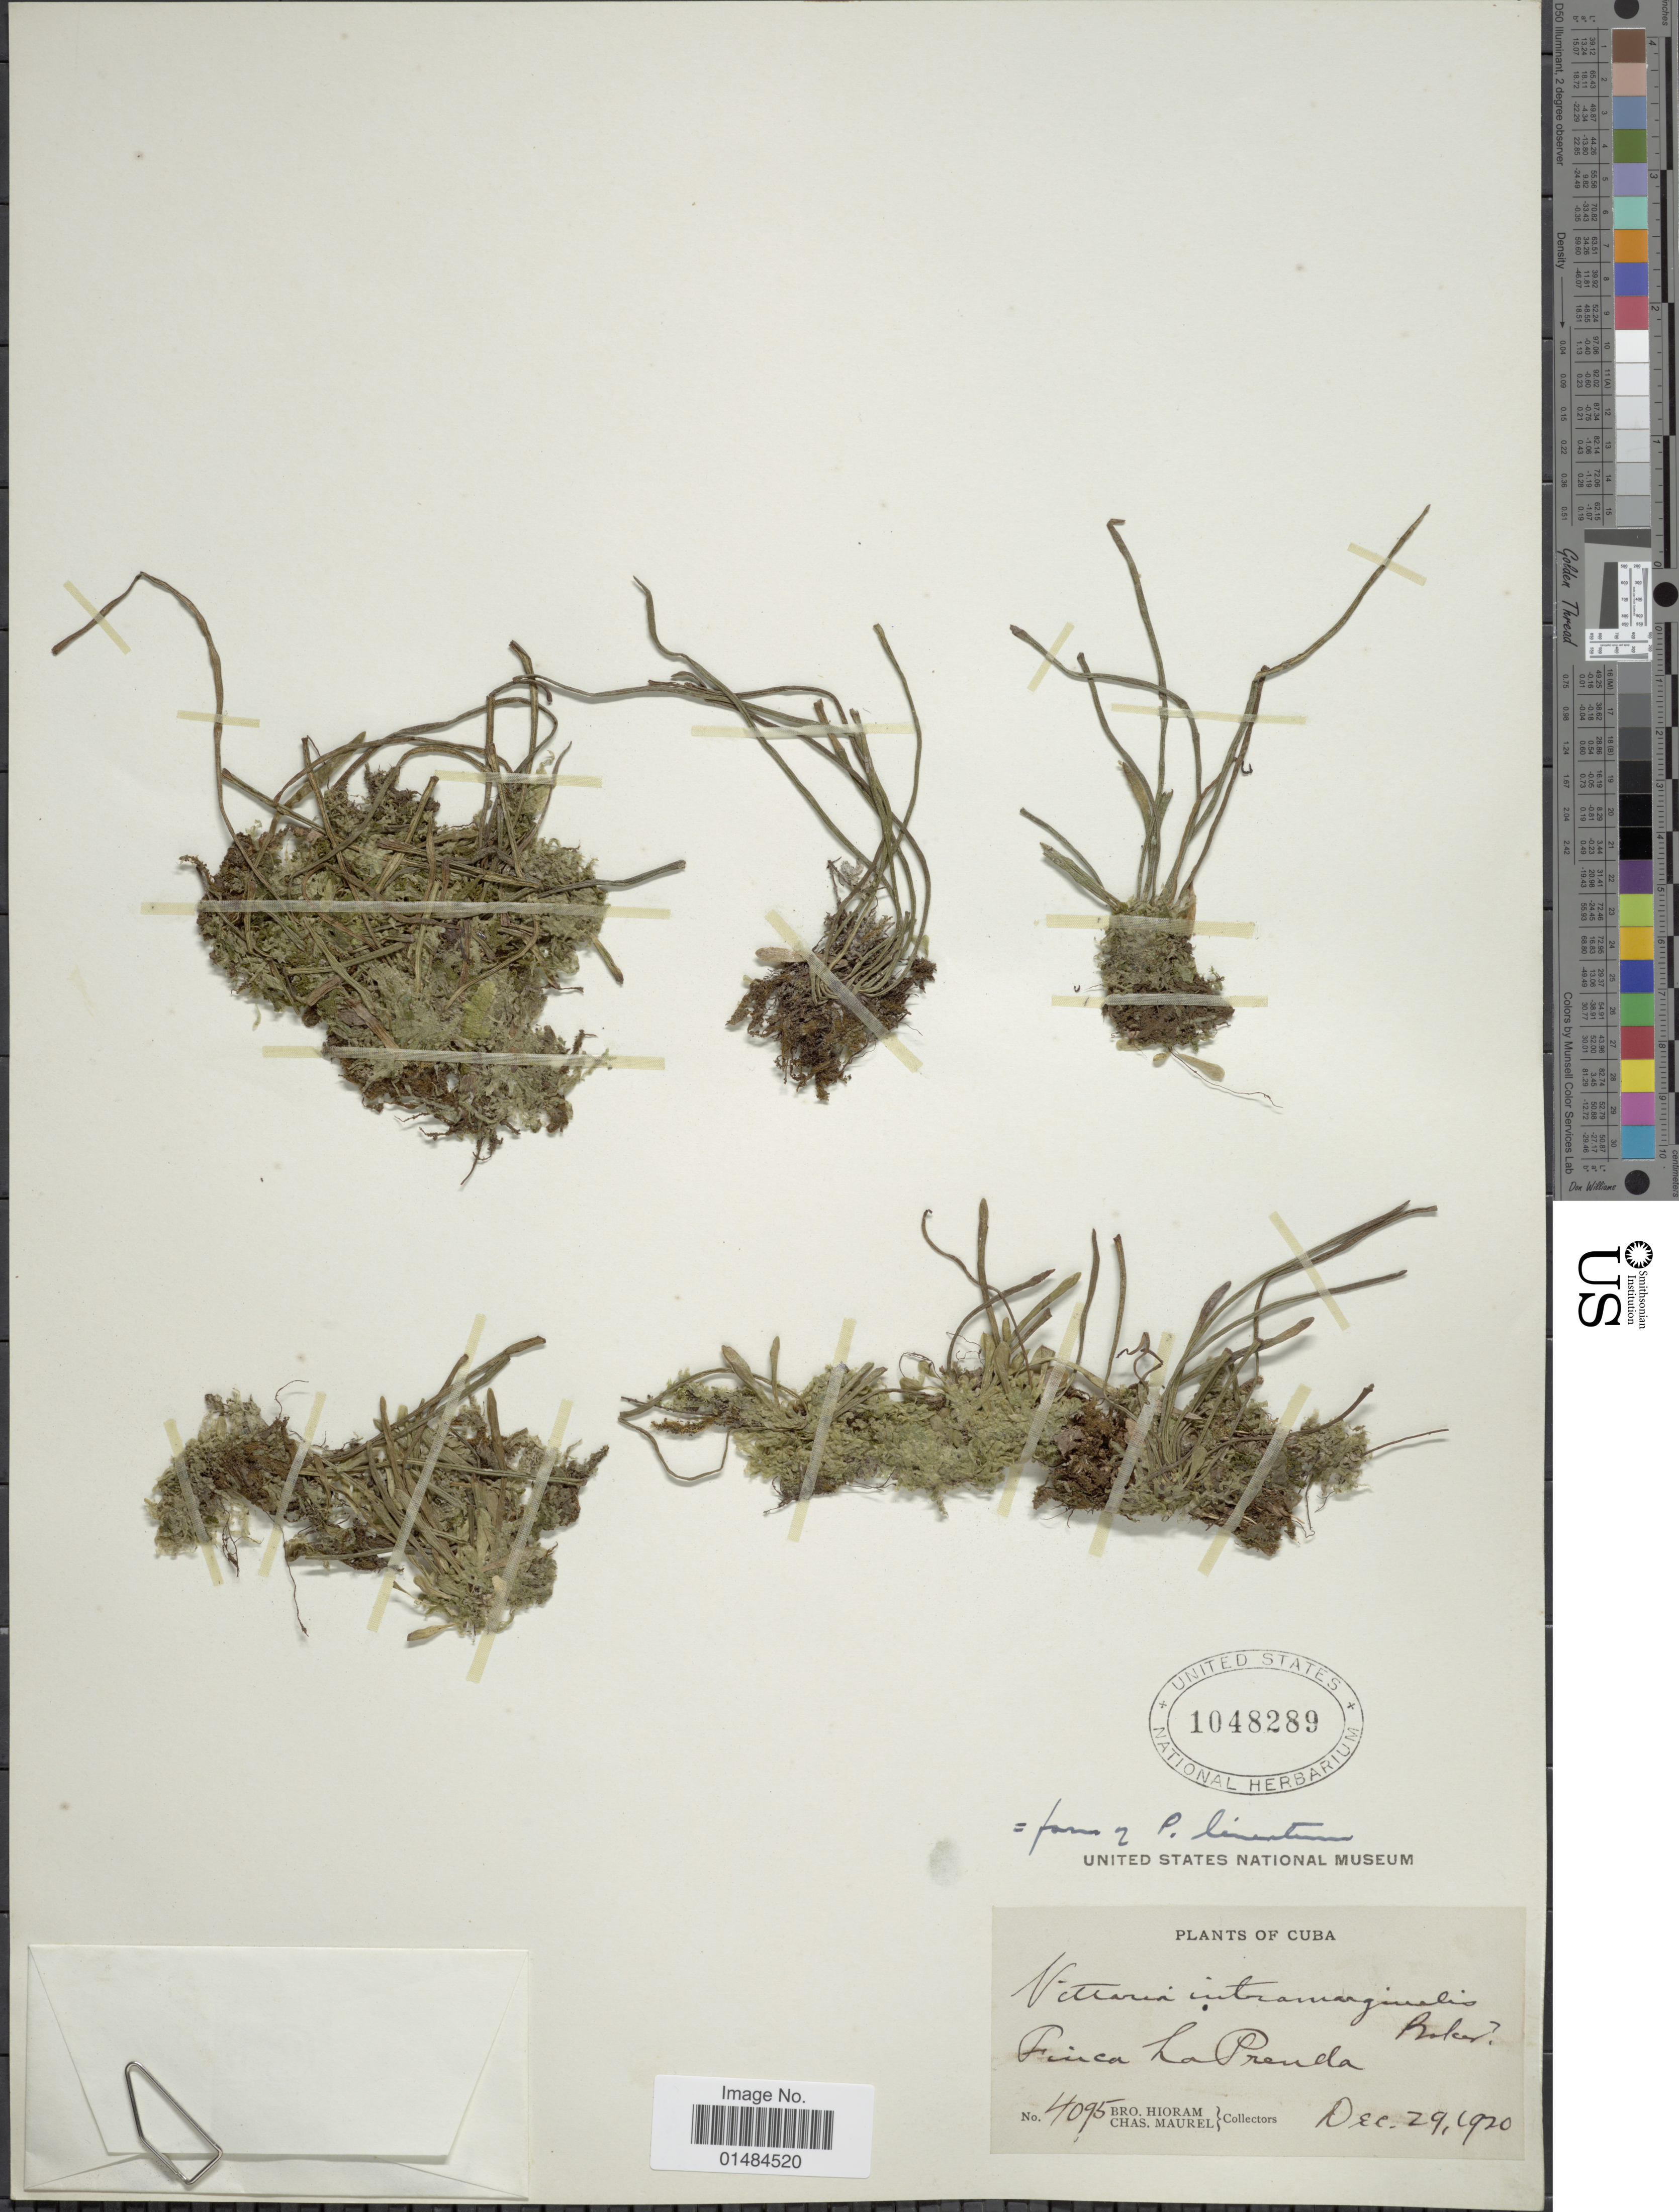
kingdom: Plantae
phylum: Tracheophyta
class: Polypodiopsida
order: Polypodiales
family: Pteridaceae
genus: Polytaenium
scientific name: Polytaenium lineatum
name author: (Sw.) J. Sm.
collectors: Bro. Hioram & C. Maurel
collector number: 4095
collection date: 1920-12-29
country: Cuba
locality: Finca La Prenda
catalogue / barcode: US 1048289